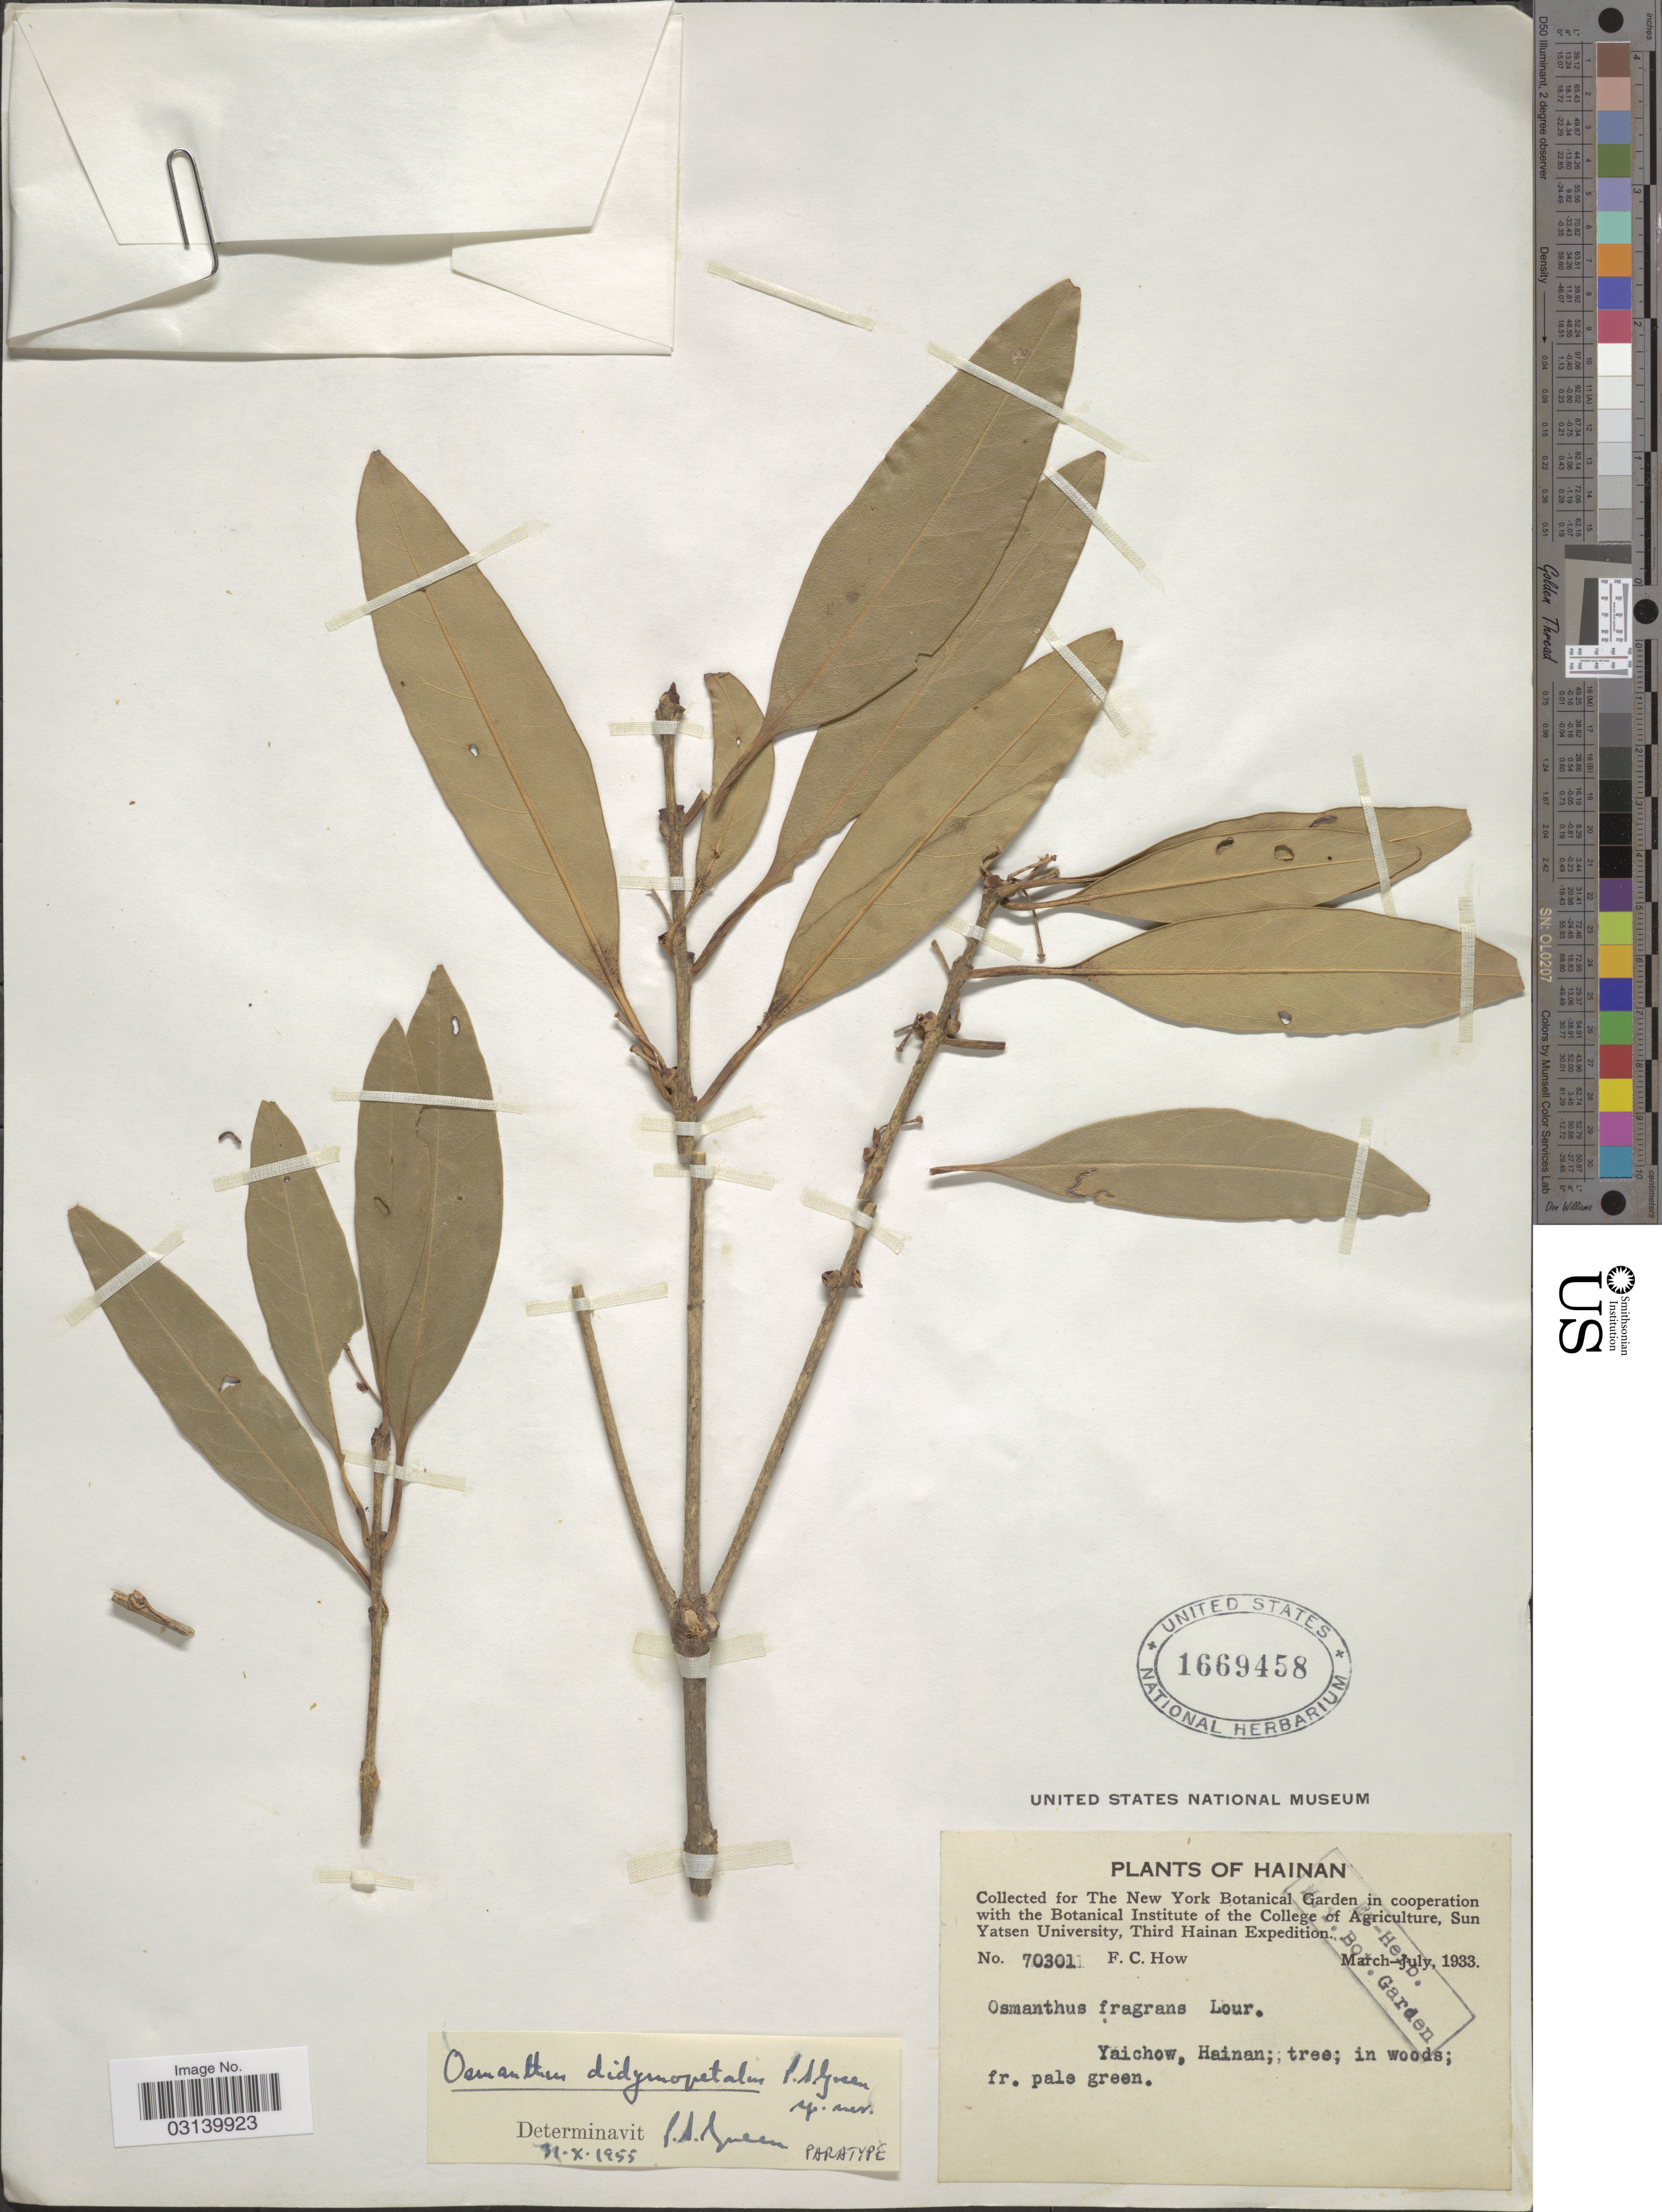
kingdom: Plantae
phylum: Tracheophyta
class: Magnoliopsida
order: Lamiales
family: Oleaceae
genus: Osmanthus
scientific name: Osmanthus didymopetalus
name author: P.S. Green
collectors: F. C. How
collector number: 70301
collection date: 1933-03/1933-07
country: China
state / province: Hainan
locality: Yaichow.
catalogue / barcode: US 1669458